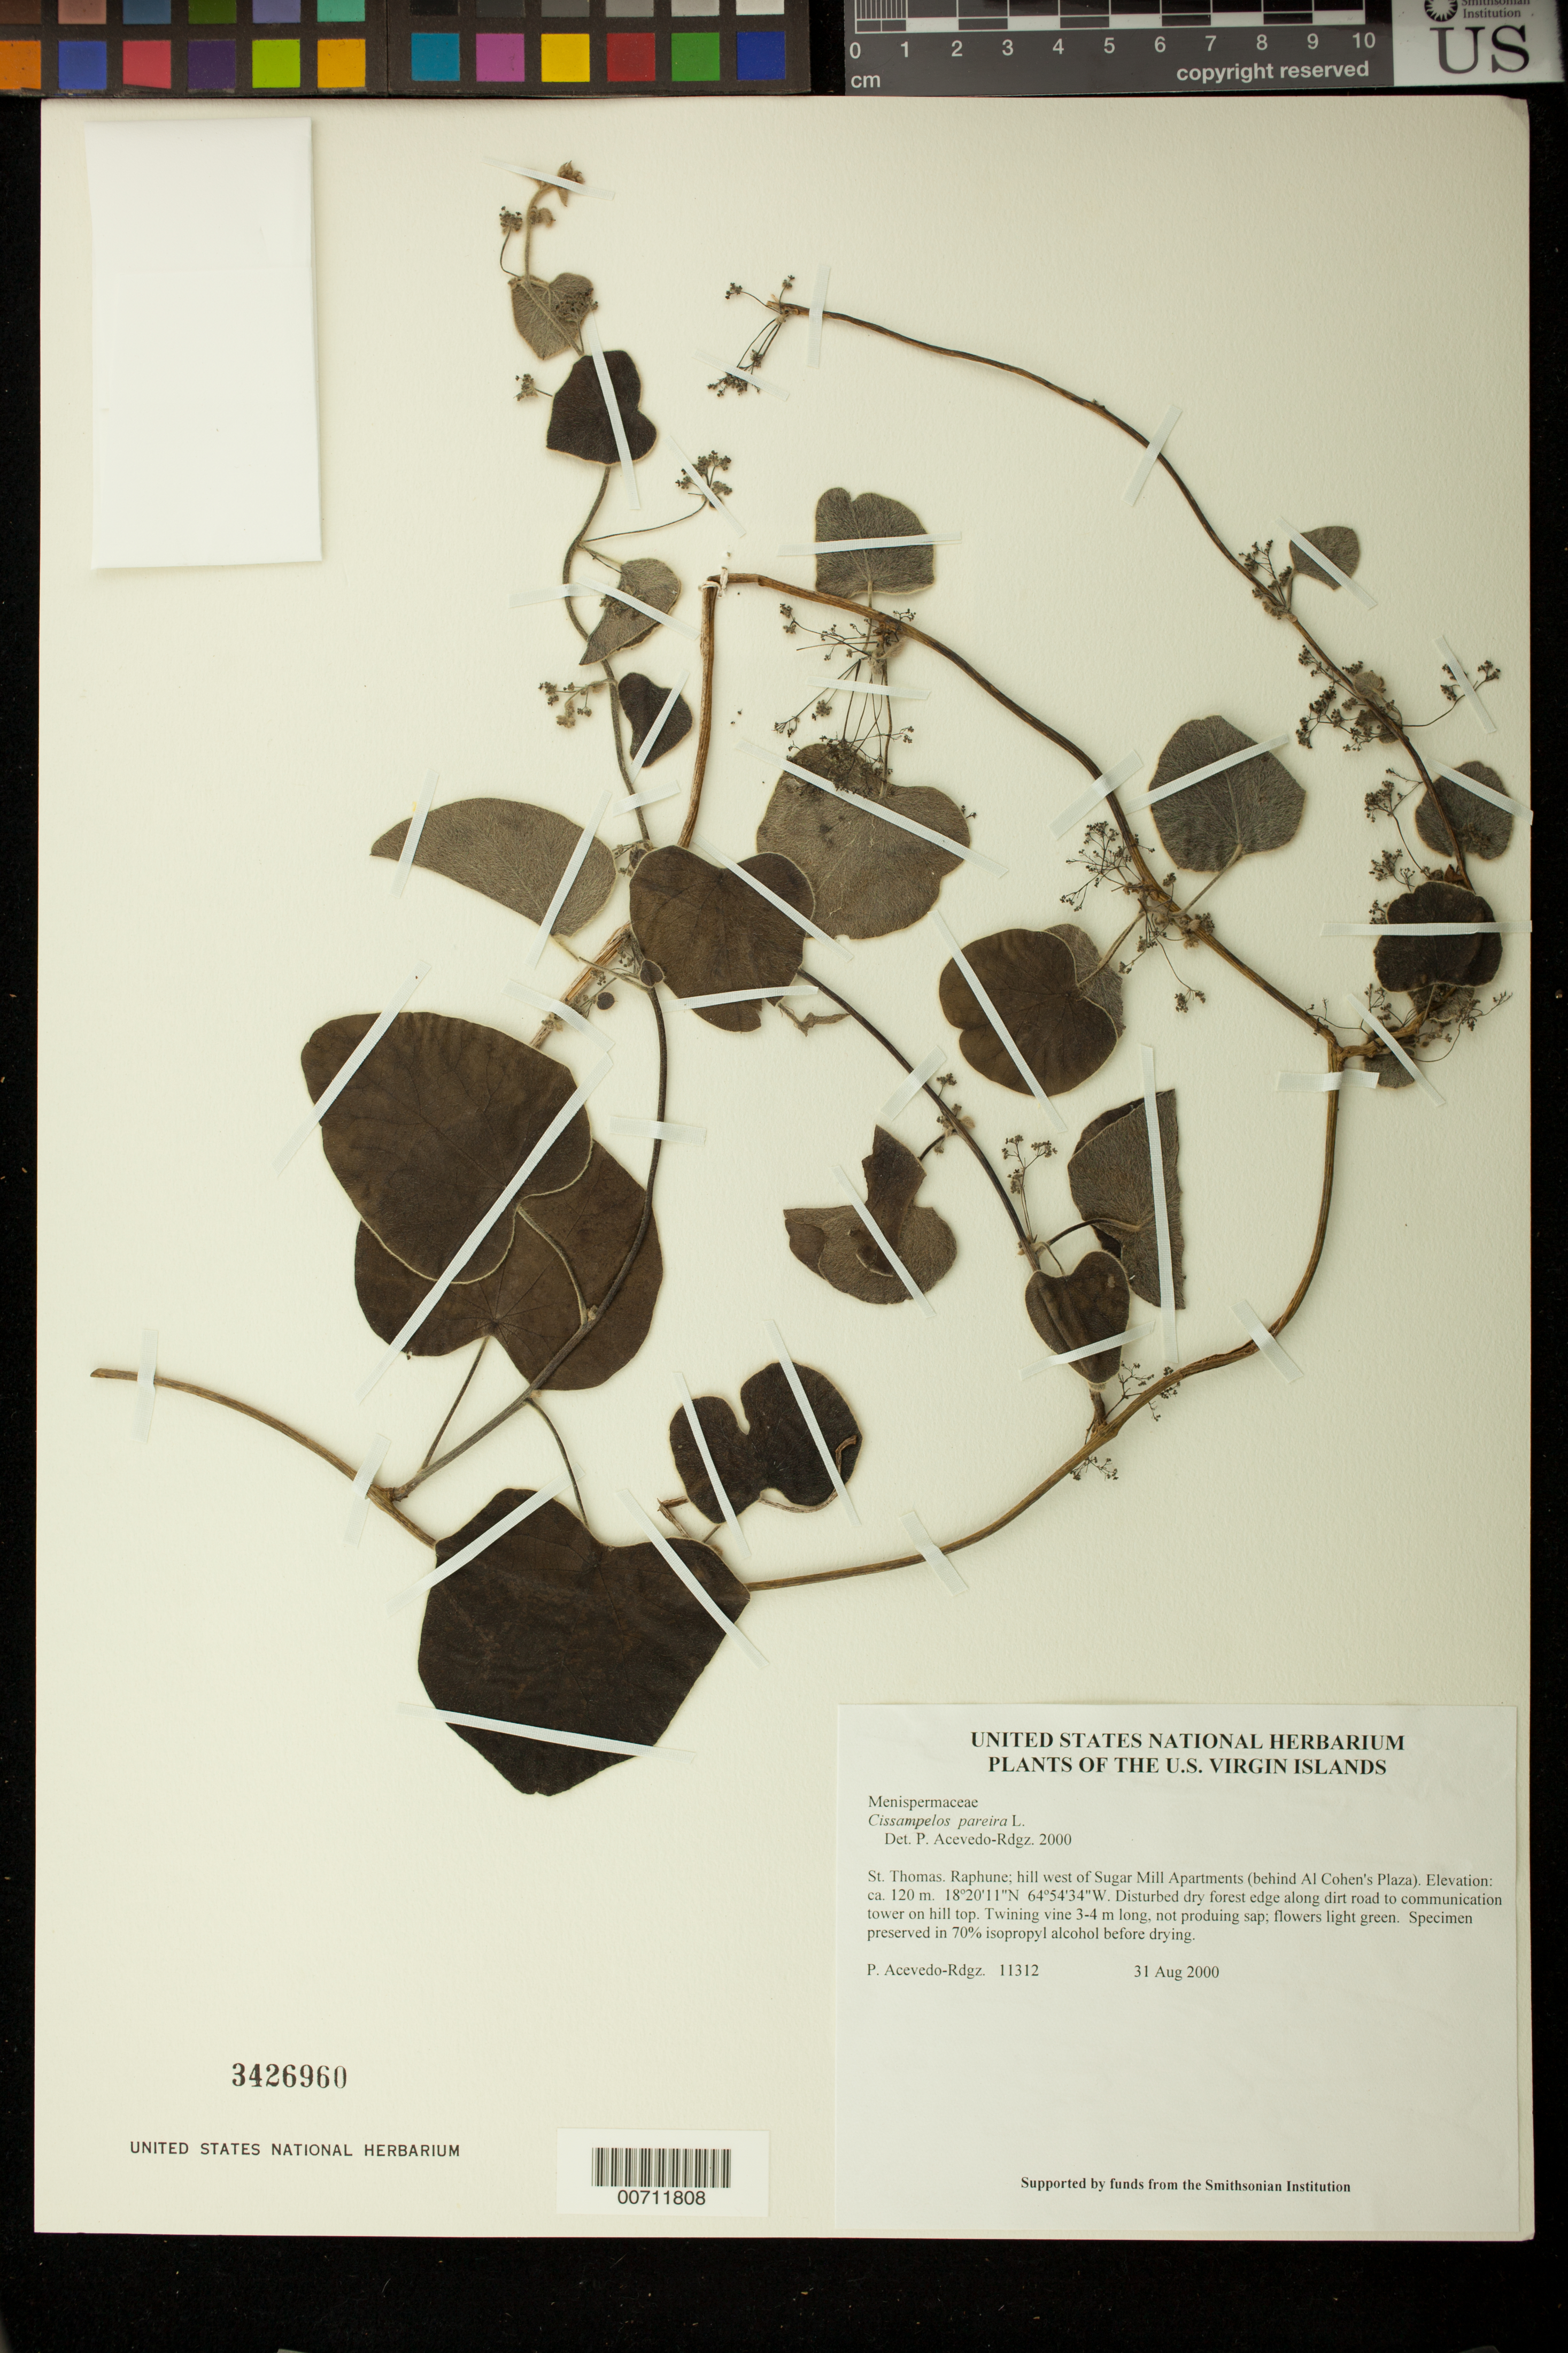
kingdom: Plantae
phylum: Tracheophyta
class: Magnoliopsida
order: Ranunculales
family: Menispermaceae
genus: Cissampelos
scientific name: Cissampelos pareira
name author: L.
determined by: Acevedo-Rodríguez, P., (BOT), Smithsonian Institution - National Museum of Natural History (UNITED STATES)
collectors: P. Acevedo-Rodr.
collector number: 11312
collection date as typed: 31 Aug 2000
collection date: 2000-08-31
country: U.S. Virgin Islands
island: St. Thomas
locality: Raphune; hill west of Sugar Mill Apartments (behind Al Cohen's Plaza).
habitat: Disturbed dry forest edge along dirt road to communication tower on hill top.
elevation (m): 120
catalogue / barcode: US 3426960